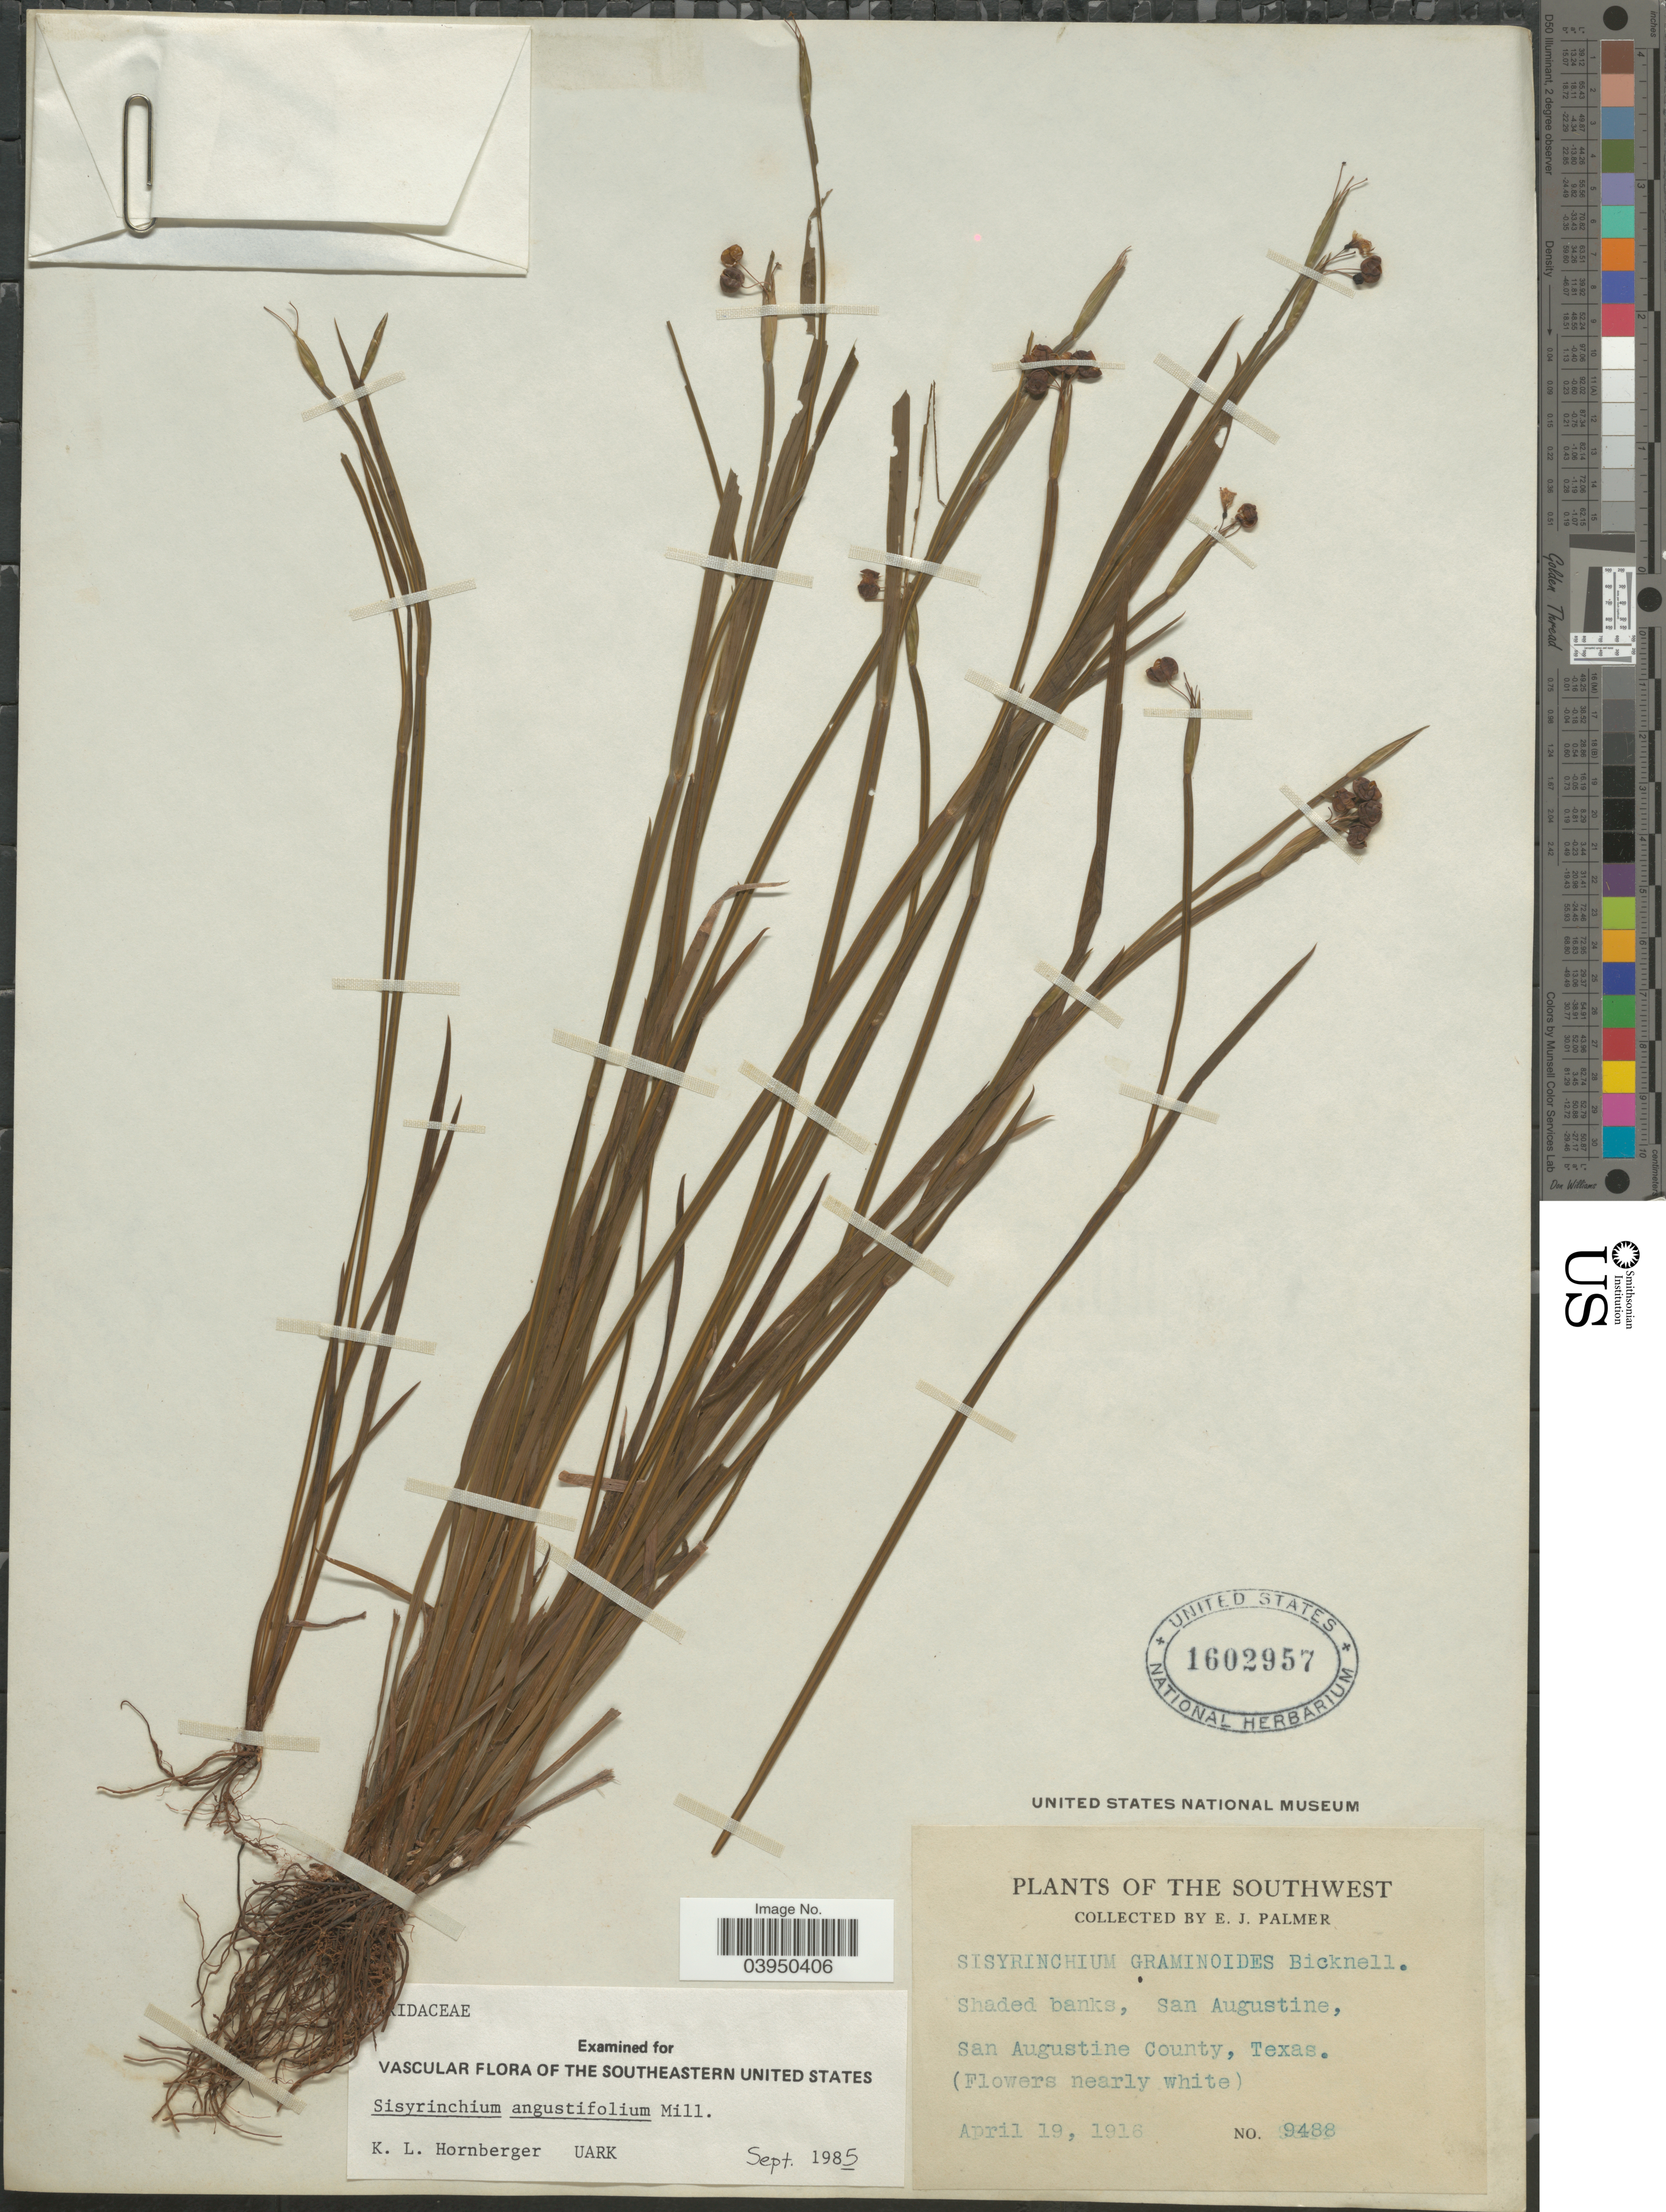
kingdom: Plantae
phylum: Tracheophyta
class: Liliopsida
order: Asparagales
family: Iridaceae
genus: Sisyrinchium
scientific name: Sisyrinchium angustifolium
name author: Mill.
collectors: E. J. Palmer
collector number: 9488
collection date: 1916-04-19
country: United States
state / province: Texas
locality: The Southwest. Shaded banks, San Augustine, San Augustine County.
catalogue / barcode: US 1602957